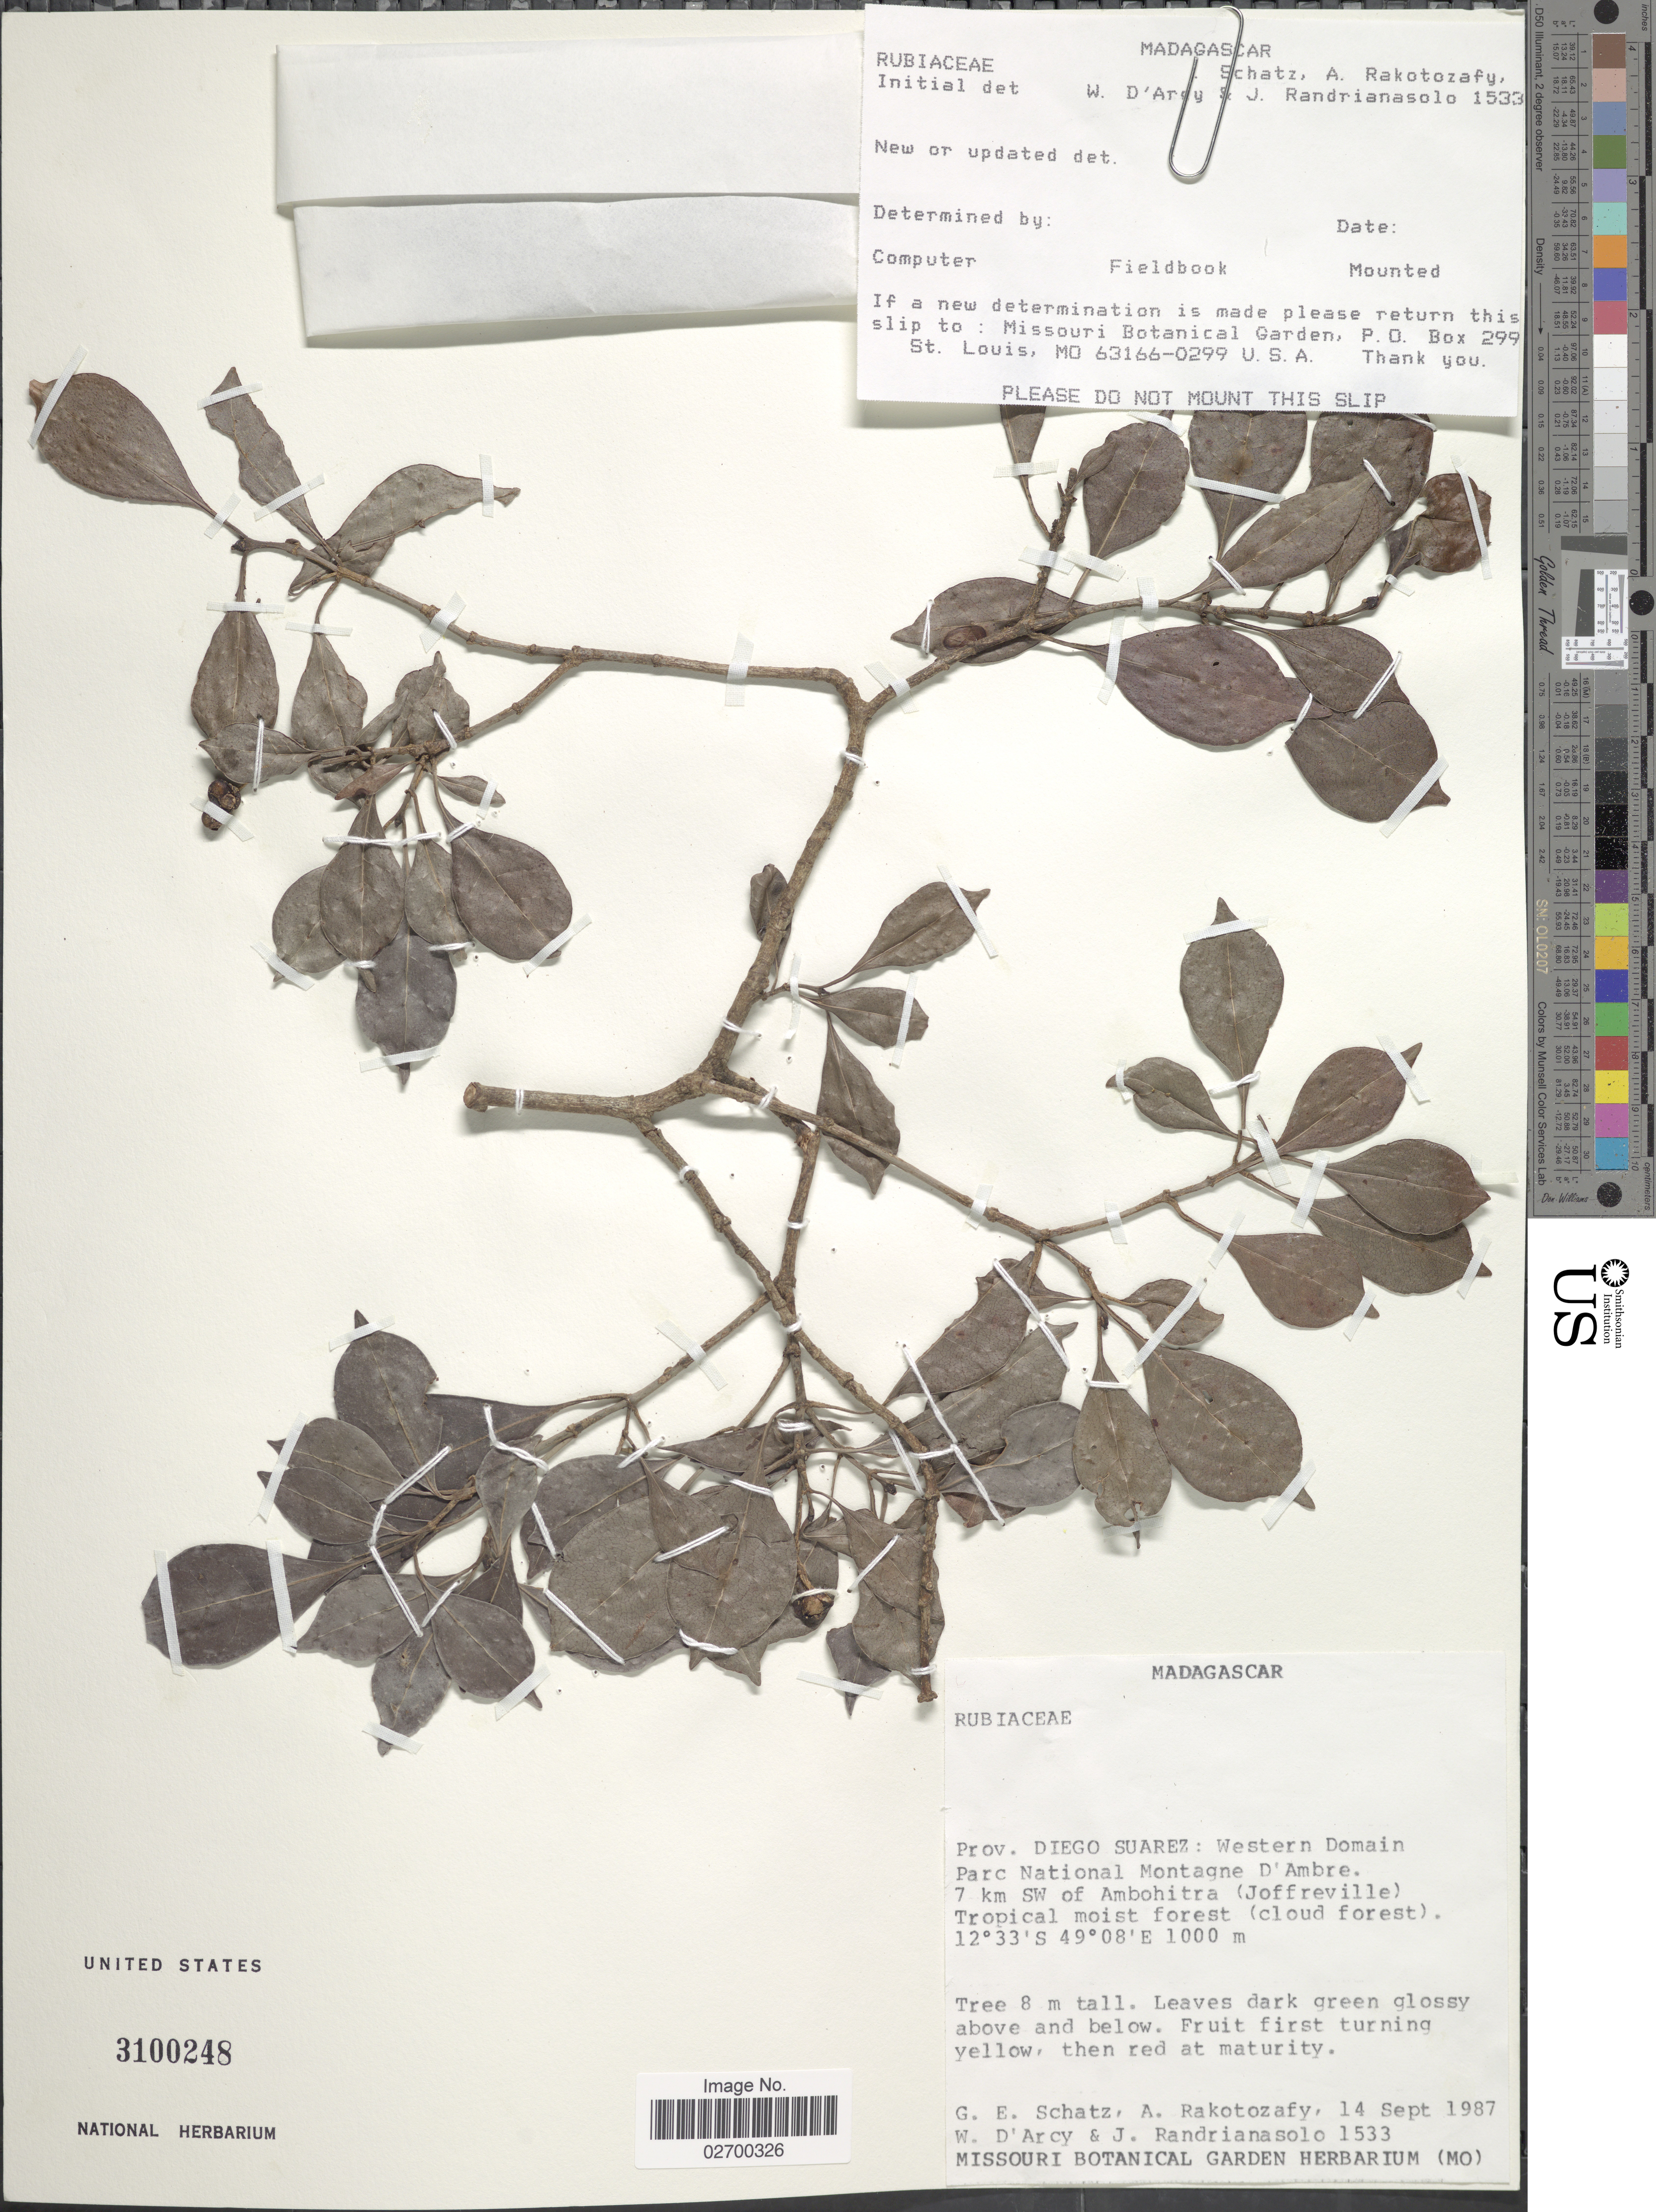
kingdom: Plantae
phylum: Tracheophyta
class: Magnoliopsida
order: Gentianales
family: Rubiaceae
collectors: G. Schatz, A. Rakotozafy, W. G. D'Arcy & J. Randrianasolo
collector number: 1533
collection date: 1987-09-14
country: Madagascar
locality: Prov. Diego: Suarez: Western Domain. Parc National Montagne D'Ambre. 7 km SW of Ambohitra (Joffreville)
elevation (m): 1000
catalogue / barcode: US 3100248